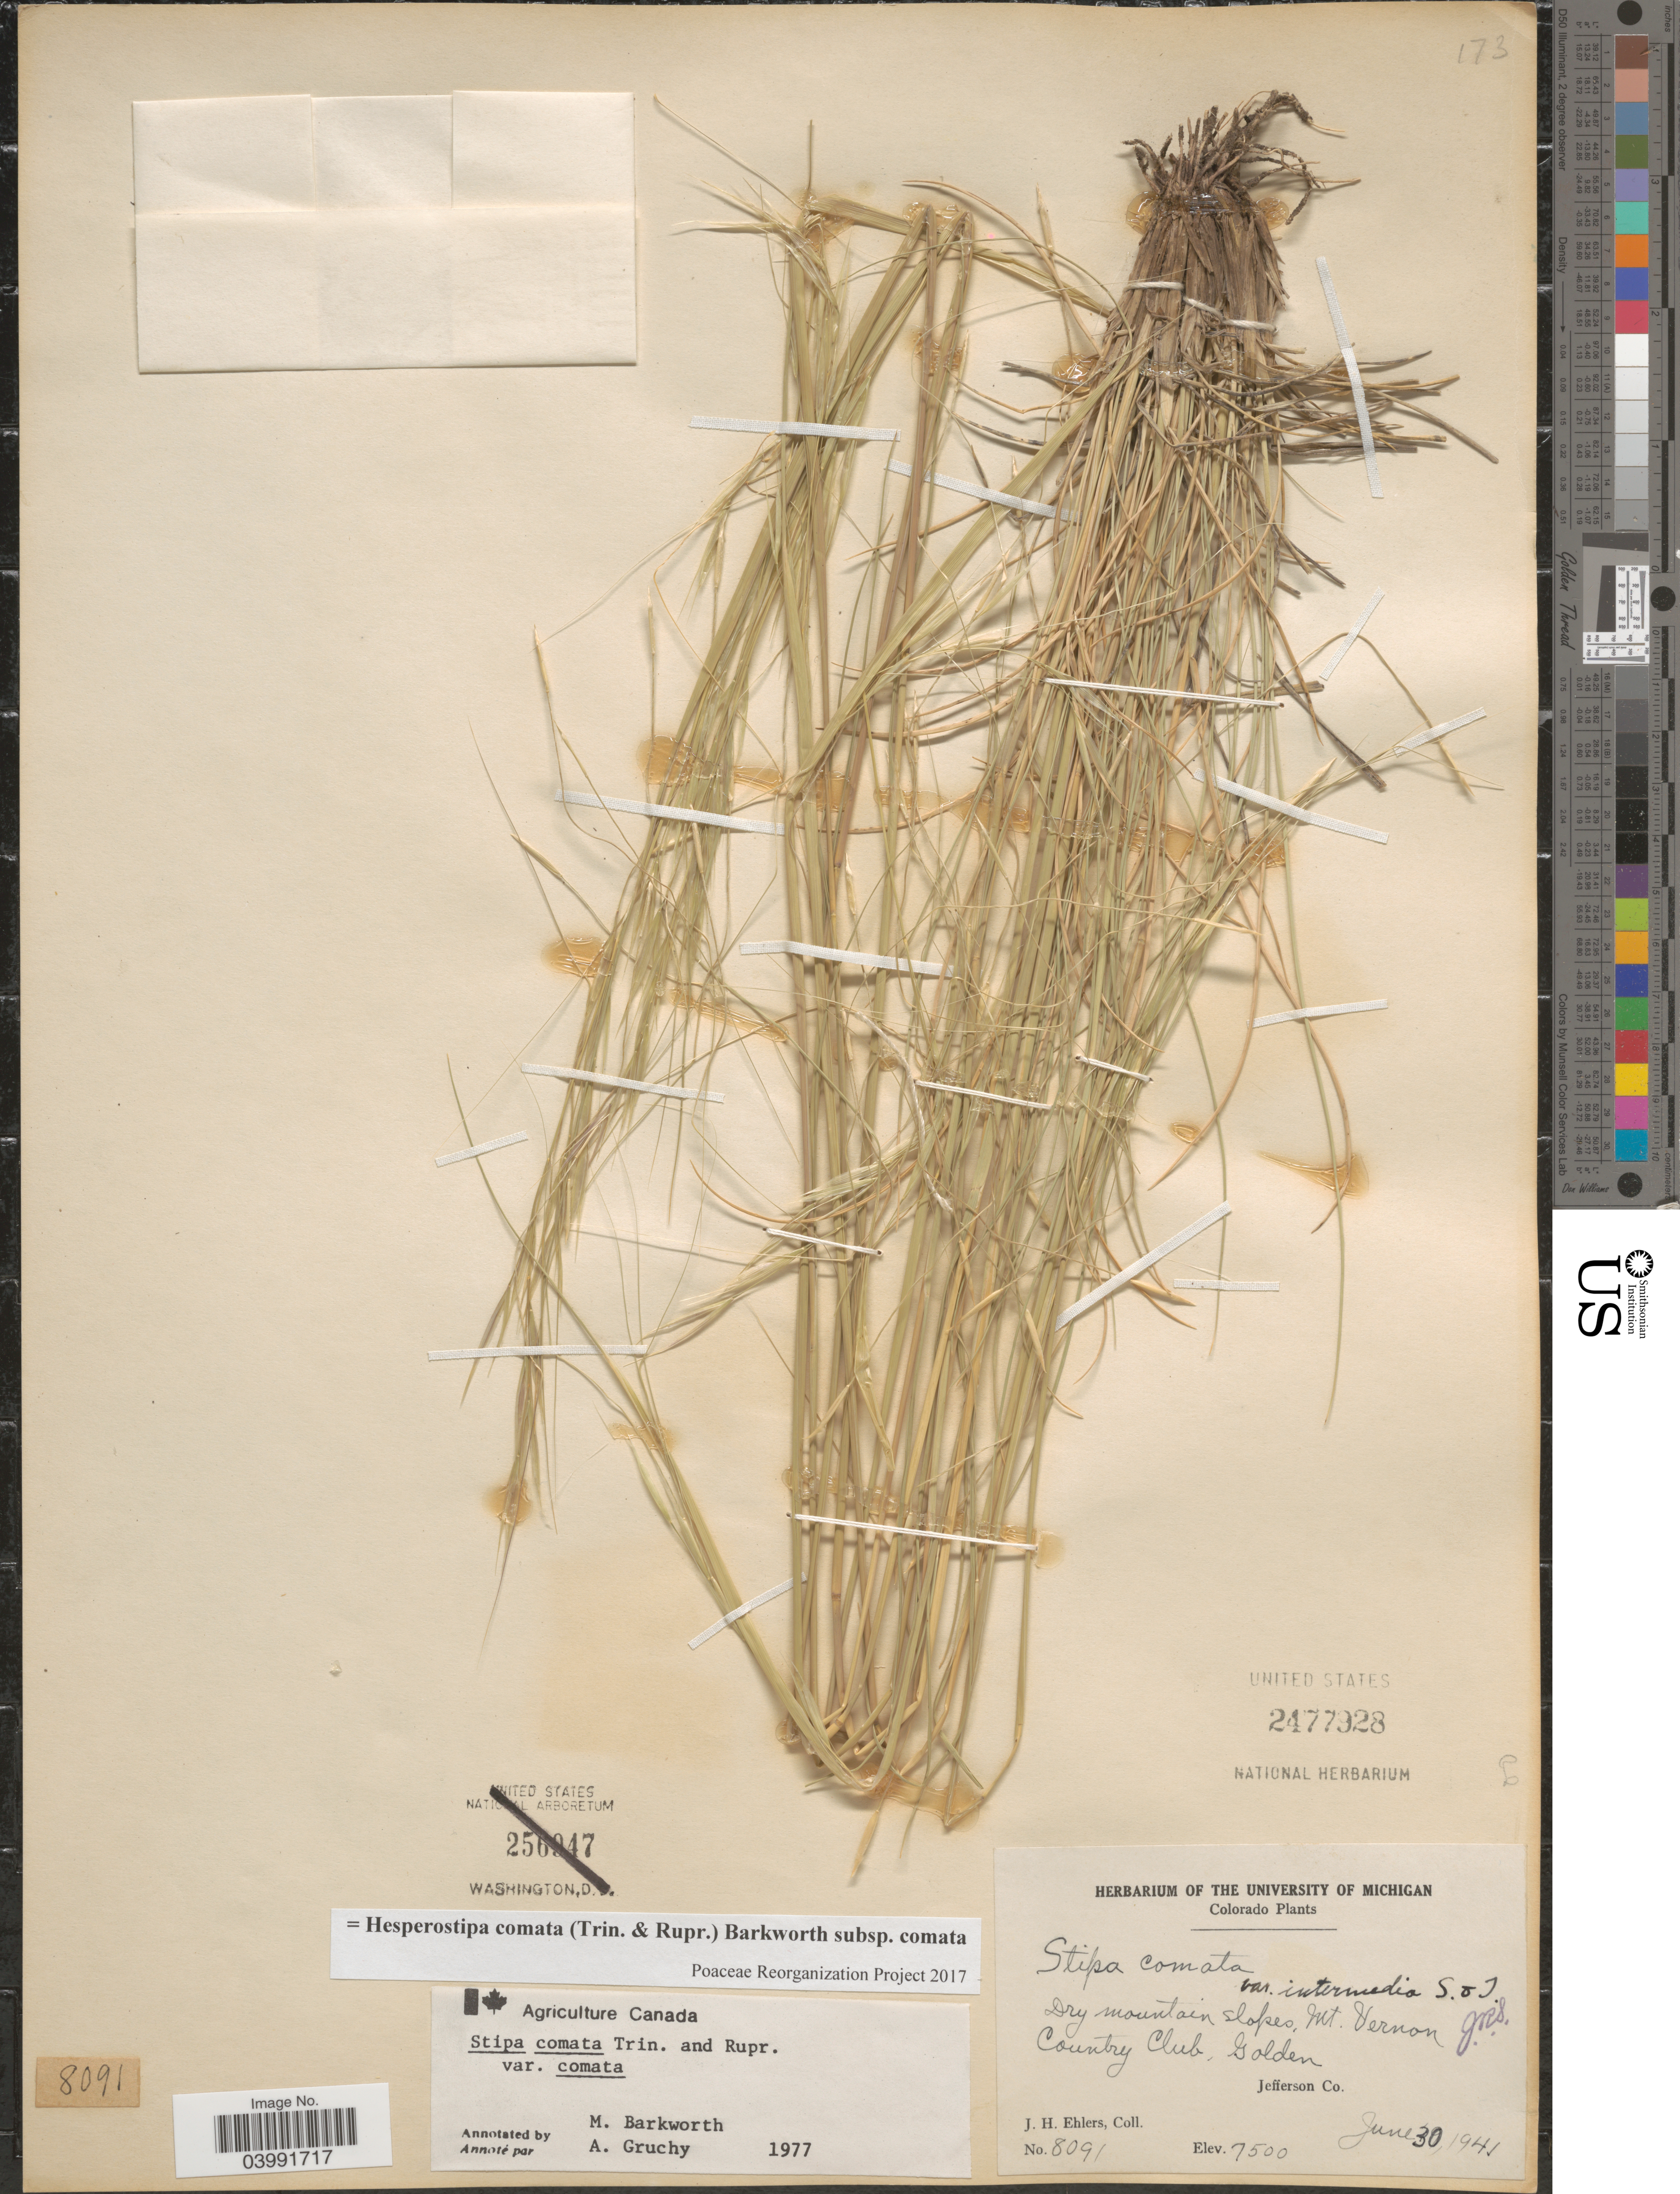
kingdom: Plantae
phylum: Tracheophyta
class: Liliopsida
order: Poales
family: Poaceae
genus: Hesperostipa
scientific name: Hesperostipa comata subsp. comata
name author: (Trin. & Rupr.) Barkworth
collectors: J. H. Ehlers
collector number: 8091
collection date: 1941-05-30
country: United States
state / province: Colorado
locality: Mountain slopes, Mt. Vernon Country Club, Golden Jefferson Co.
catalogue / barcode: US 2477928